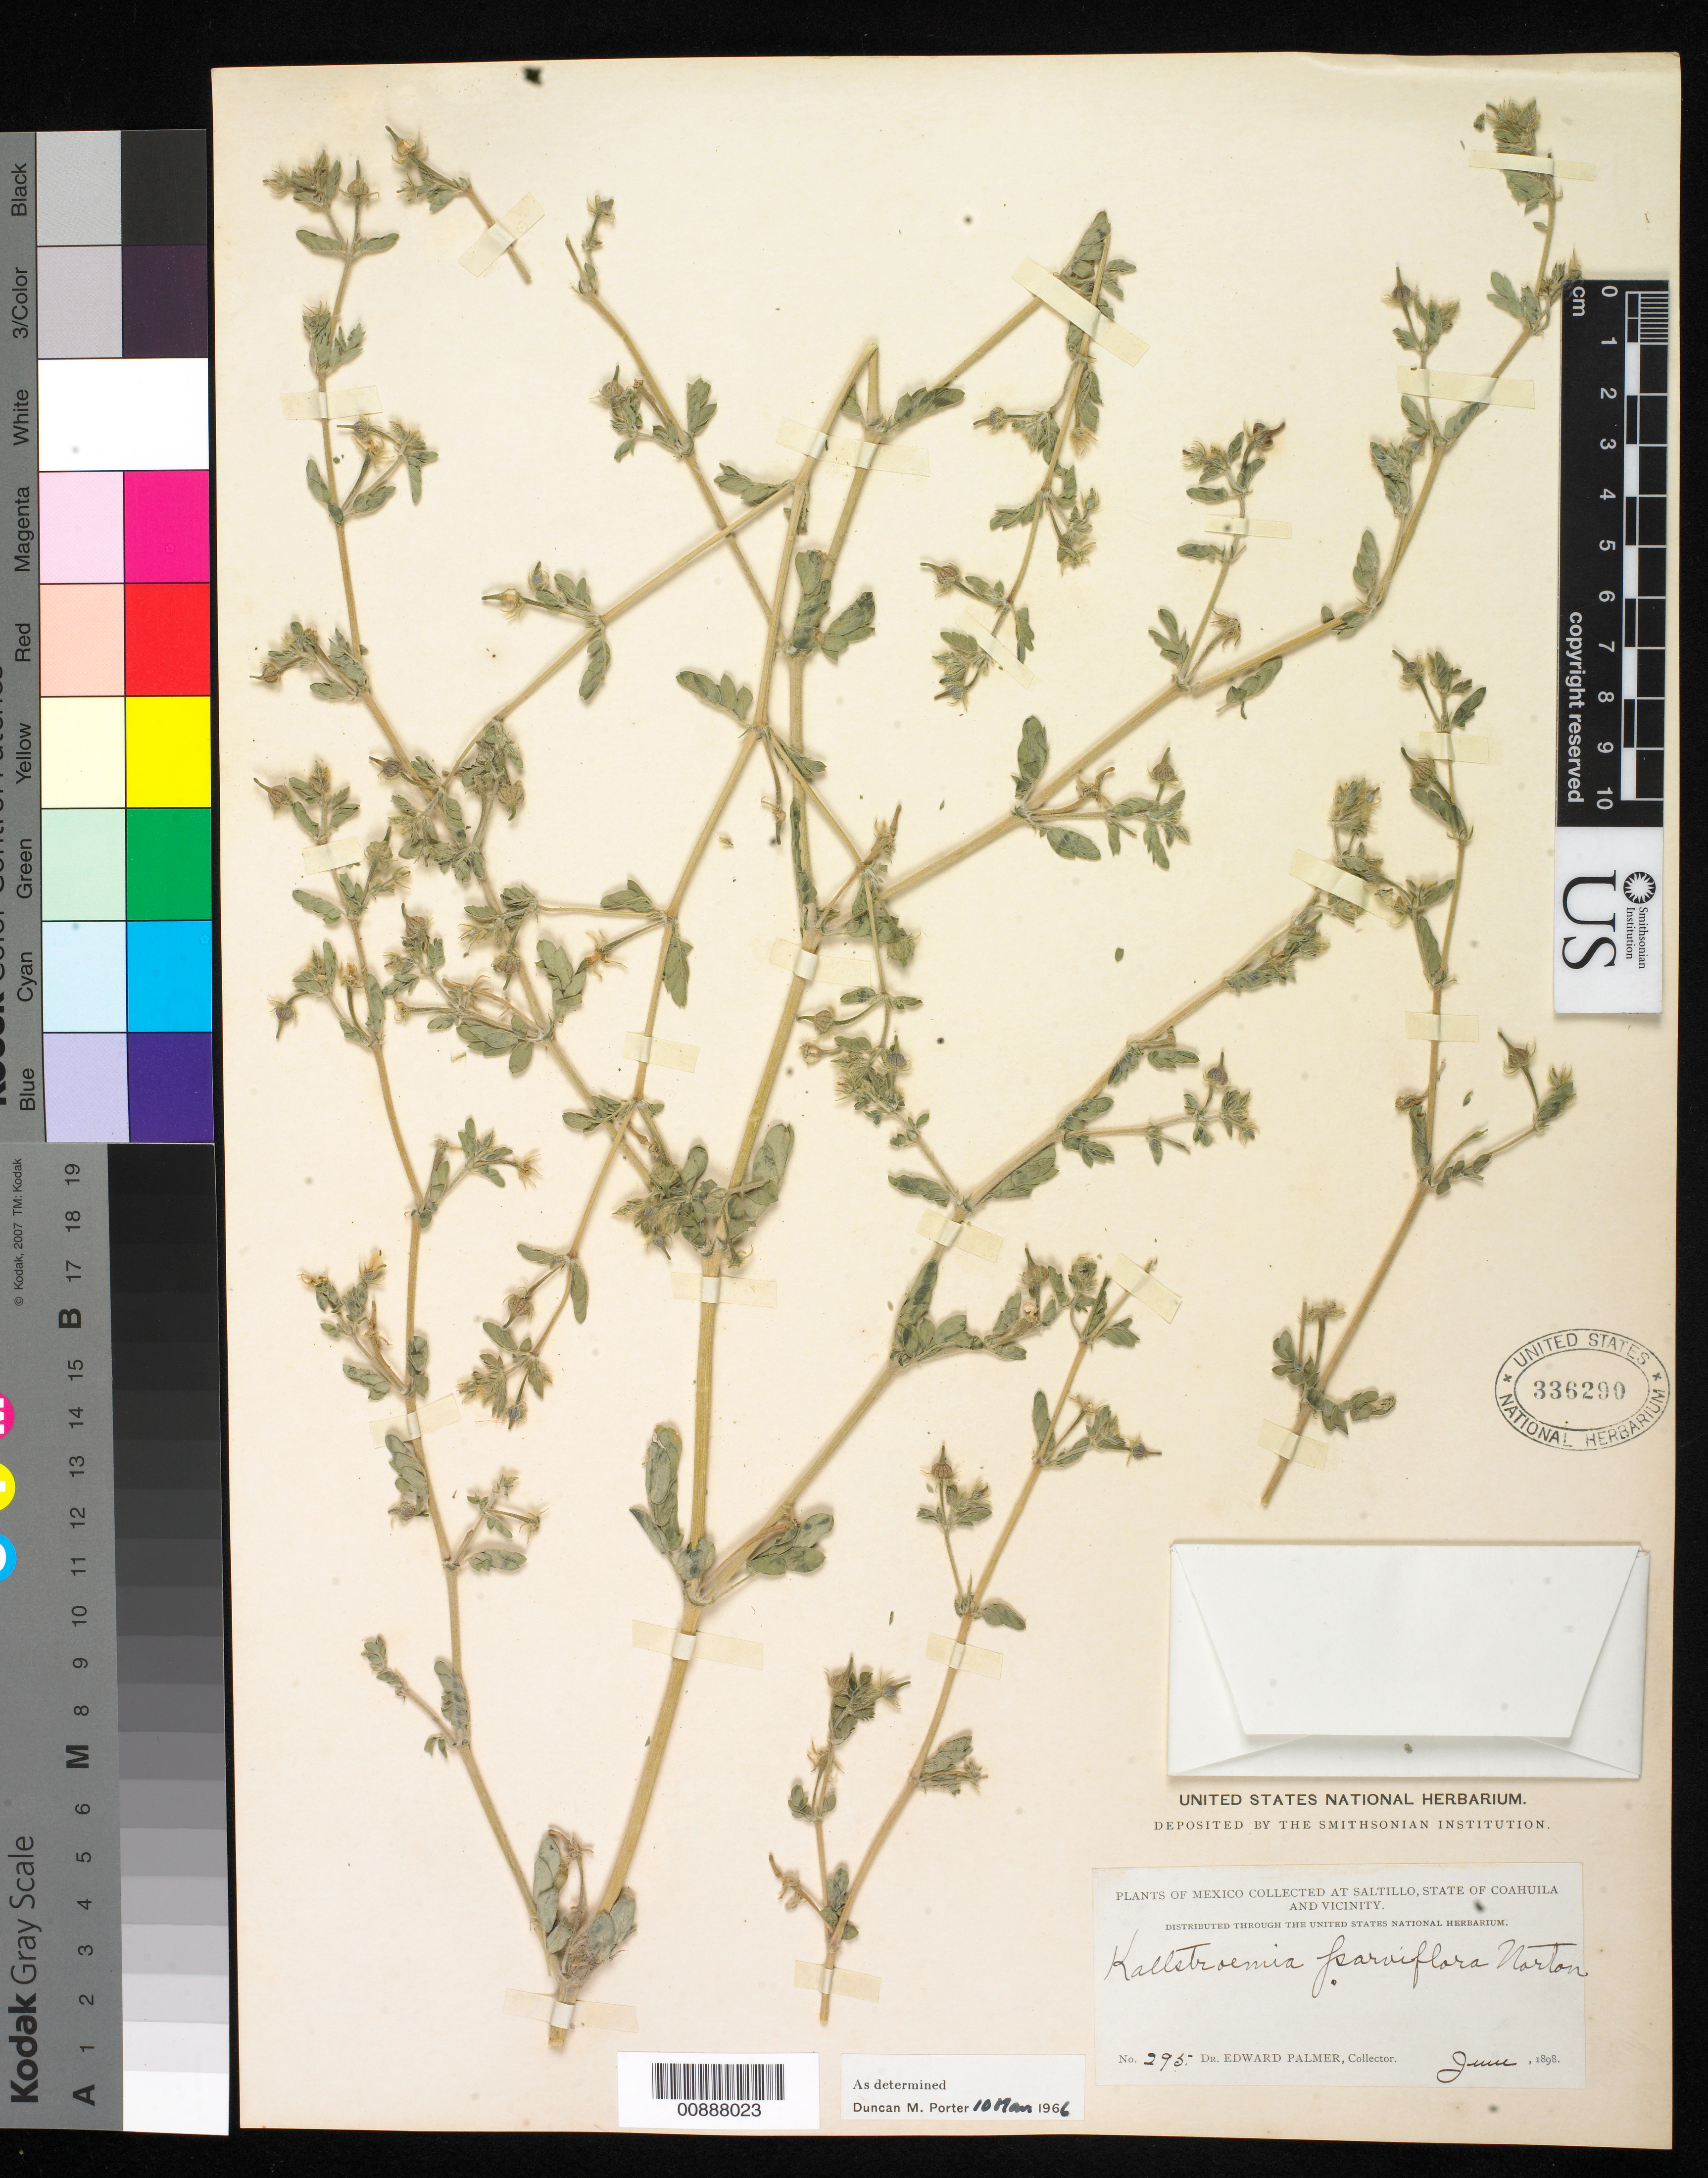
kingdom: Plantae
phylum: Tracheophyta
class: Magnoliopsida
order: Zygophyllales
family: Zygophyllaceae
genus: Kallstroemia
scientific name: Kallstroemia parviflora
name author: Norton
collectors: E. Palmer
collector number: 295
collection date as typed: Jun 1898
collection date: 1898-06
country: Mexico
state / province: Coahuila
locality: Saltillo, Coahuila and vicinity.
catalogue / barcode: US 336290